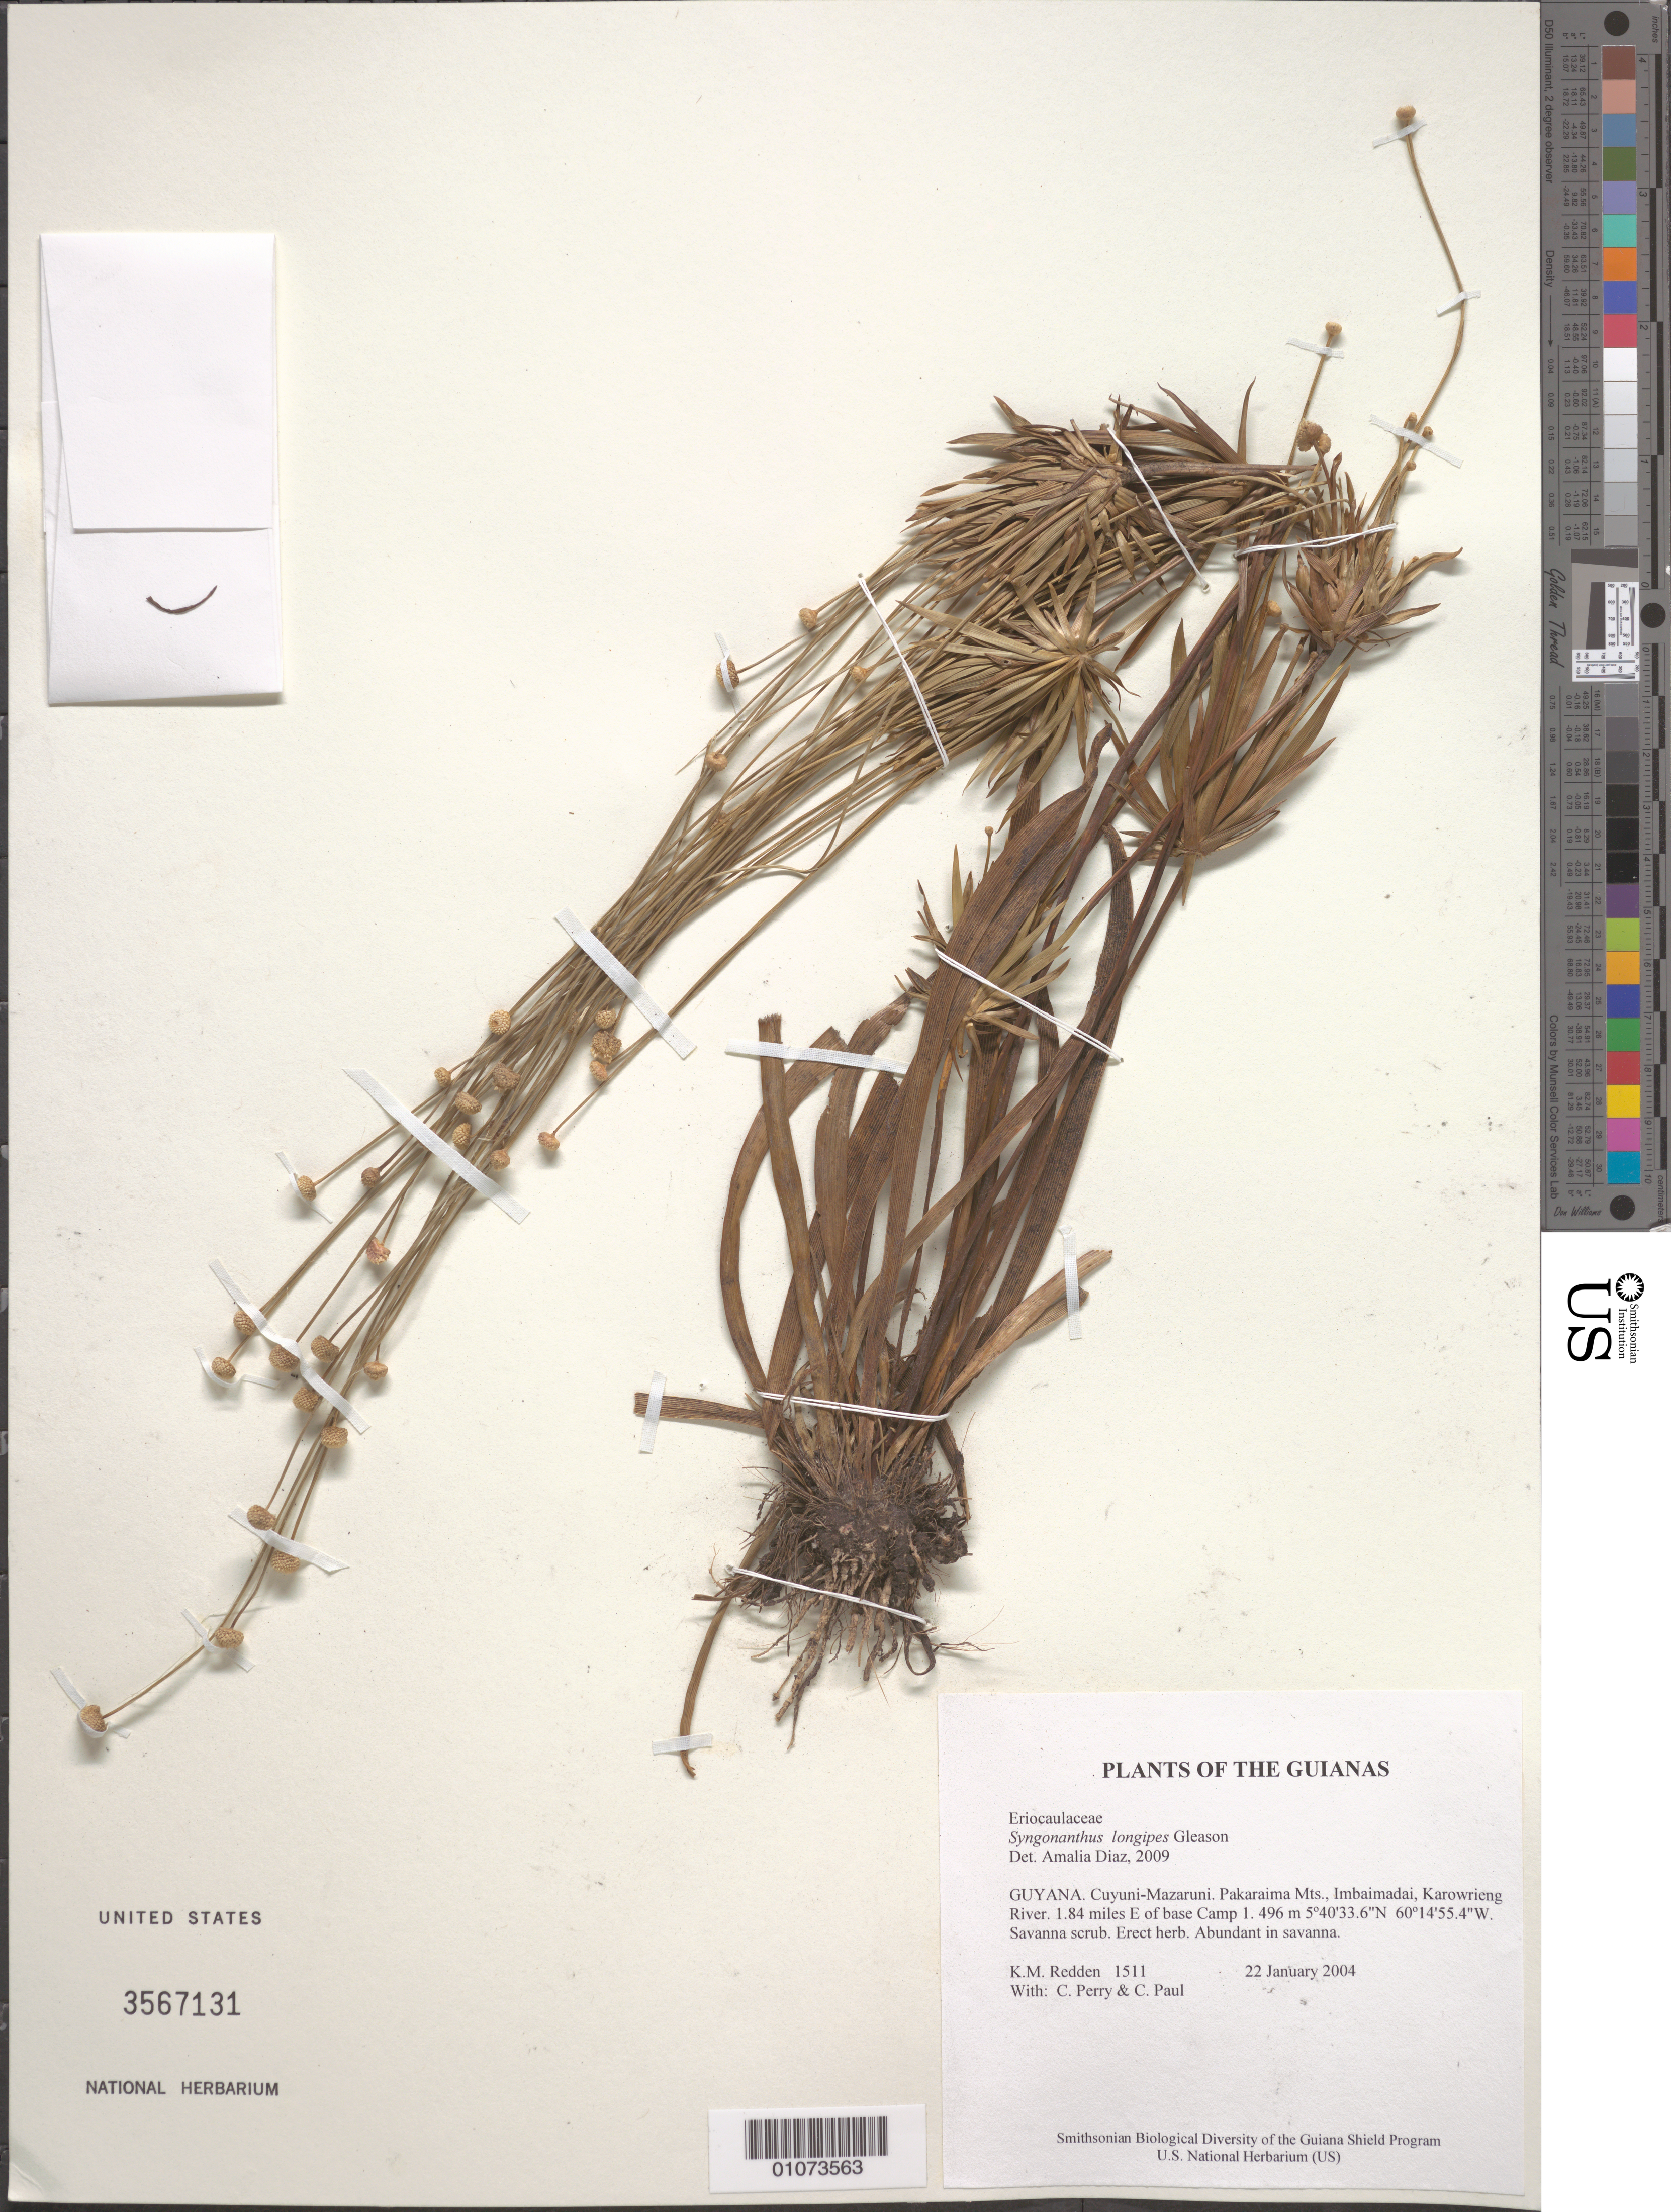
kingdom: Plantae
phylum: Tracheophyta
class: Liliopsida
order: Poales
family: Eriocaulaceae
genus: Syngonanthus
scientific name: Syngonanthus longipes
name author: Gleason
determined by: Hensold, N.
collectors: K. M. Redden, C. Perry & C. Paul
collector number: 1511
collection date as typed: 22 January 2004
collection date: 2004-01-22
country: Guyana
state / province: Cuyuni-Mazaruni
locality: Pakaraima Mts., Imbaimadai, Karowrieng River. 1.84 miles E of base Camp 1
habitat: Savanna scrub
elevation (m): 496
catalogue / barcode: US 3567131